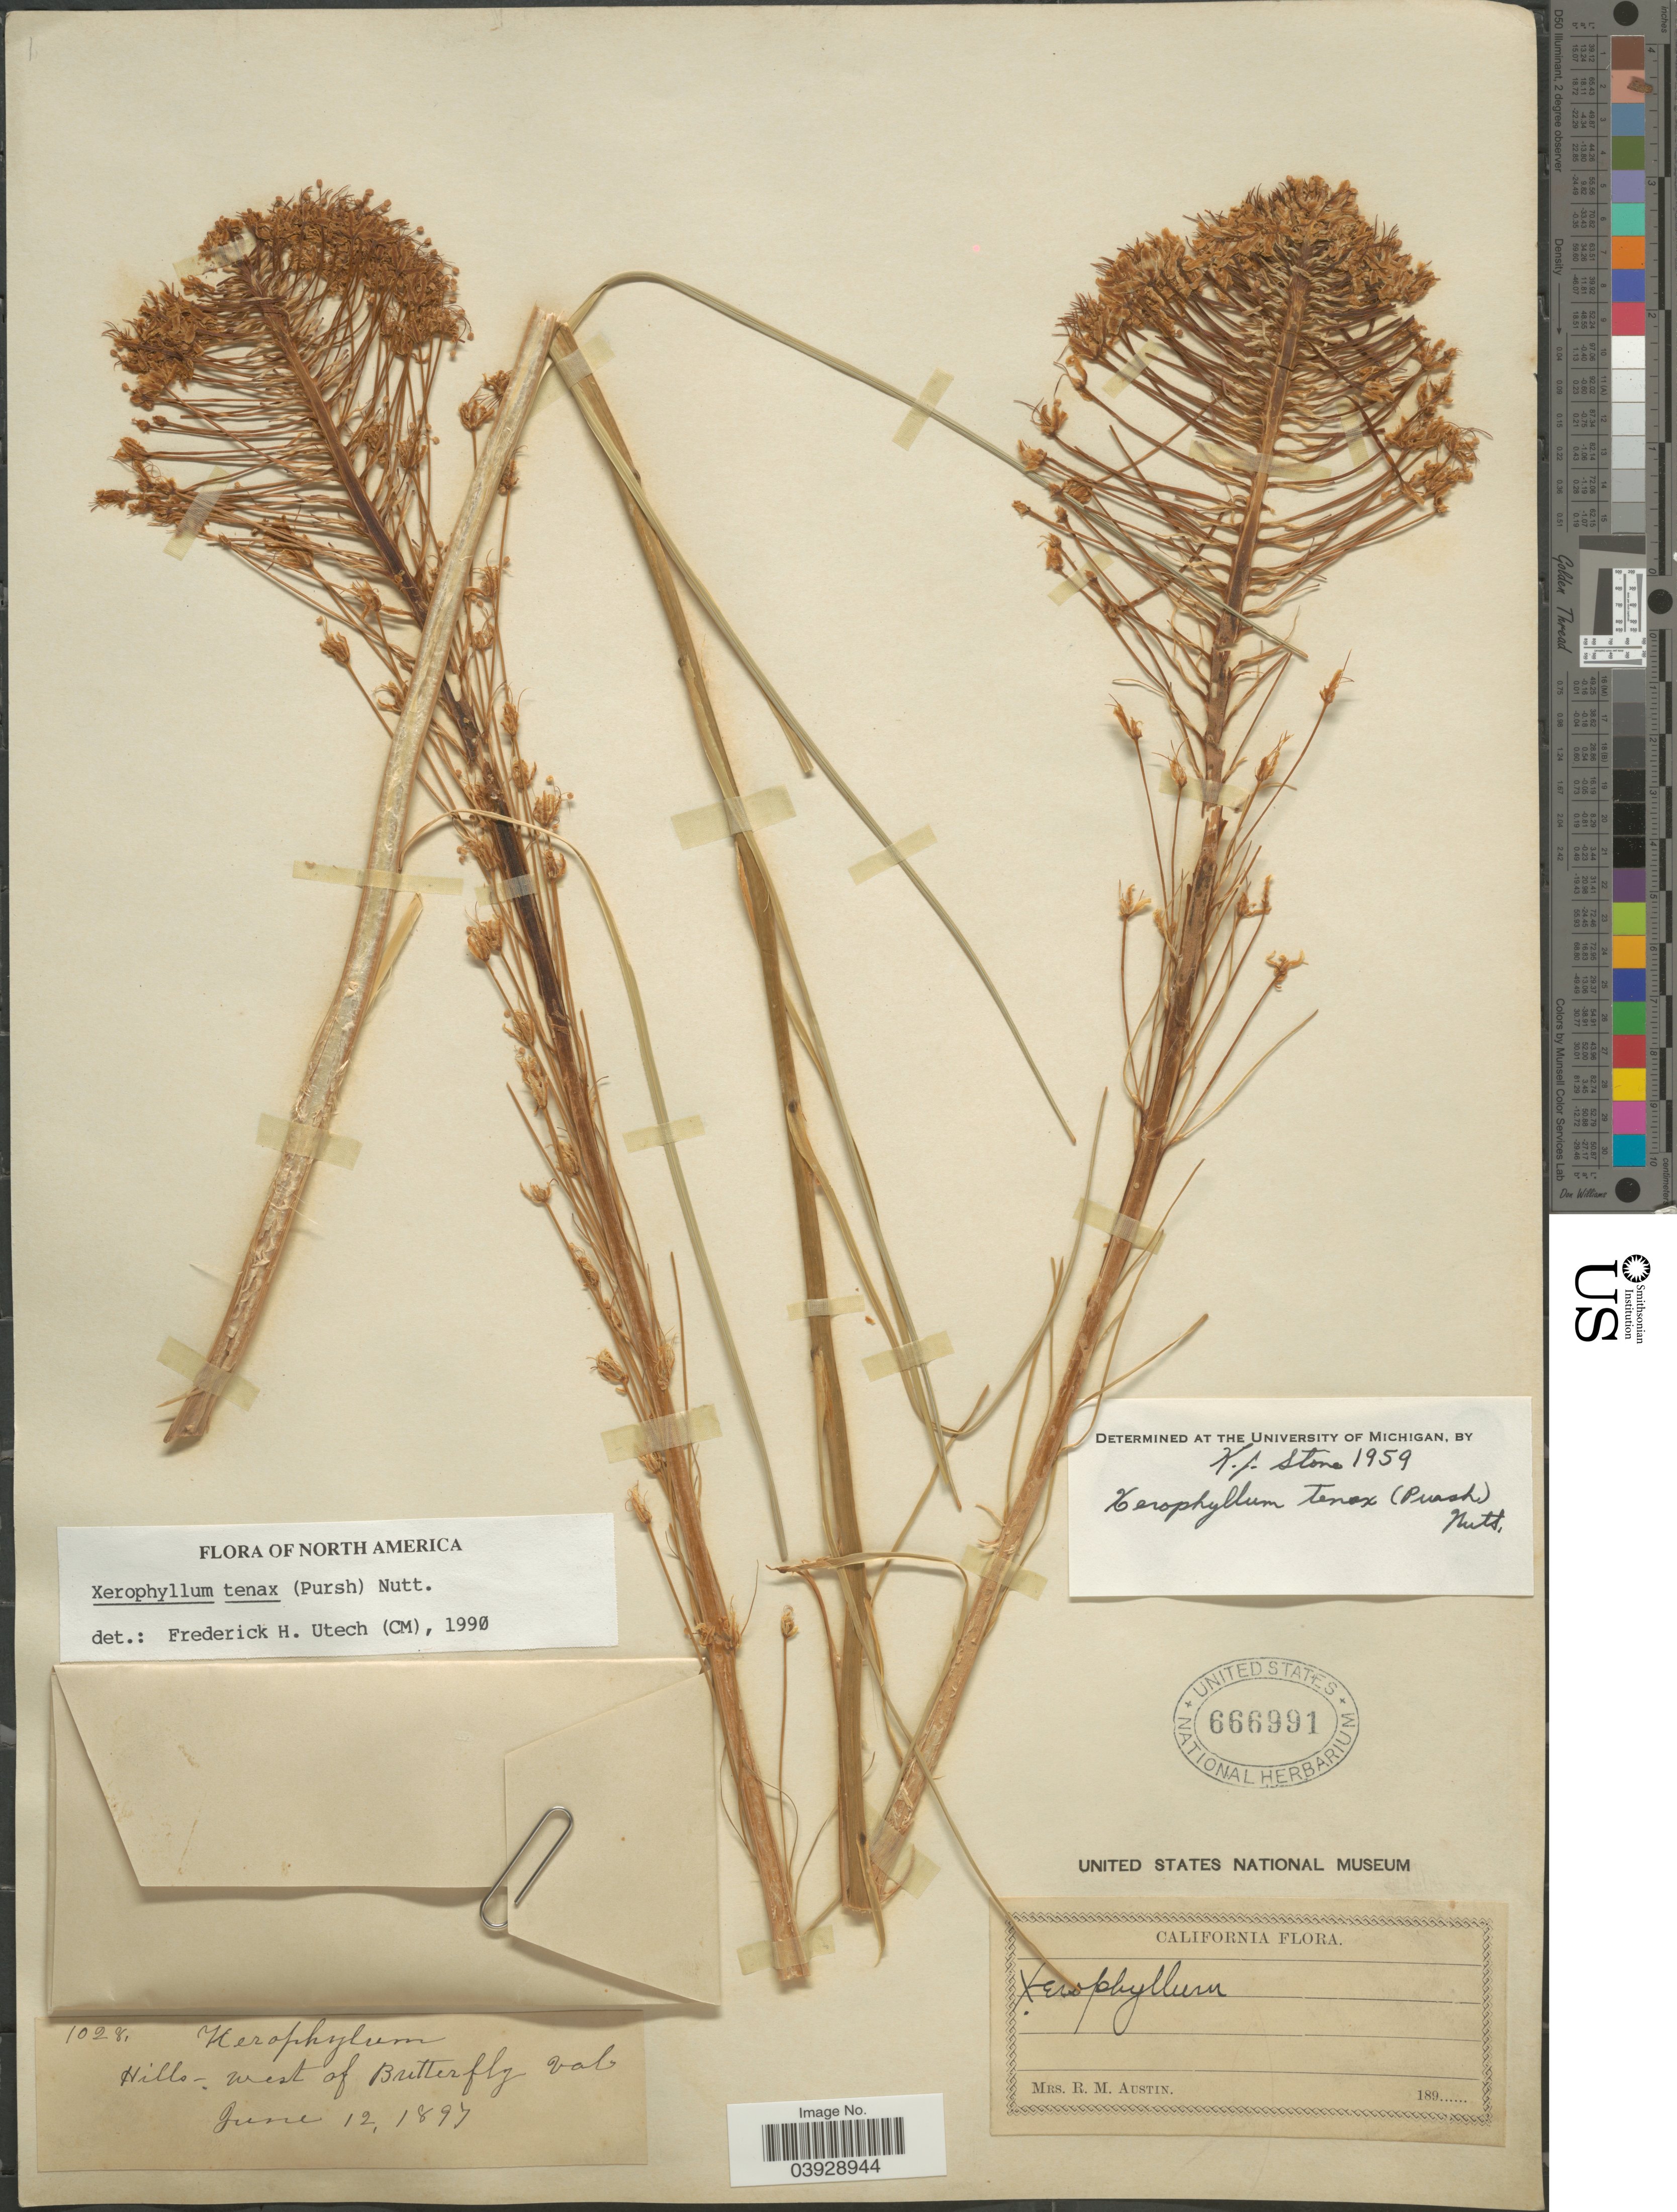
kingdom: Plantae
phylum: Tracheophyta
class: Liliopsida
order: Liliales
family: Melanthiaceae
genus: Xerophyllum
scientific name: Xerophyllum tenax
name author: (Pursh) Nutt.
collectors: R. Austin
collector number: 1028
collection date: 1897-06-12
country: United States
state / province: California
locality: Hills- west of Butterfly vol.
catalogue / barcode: US 666991